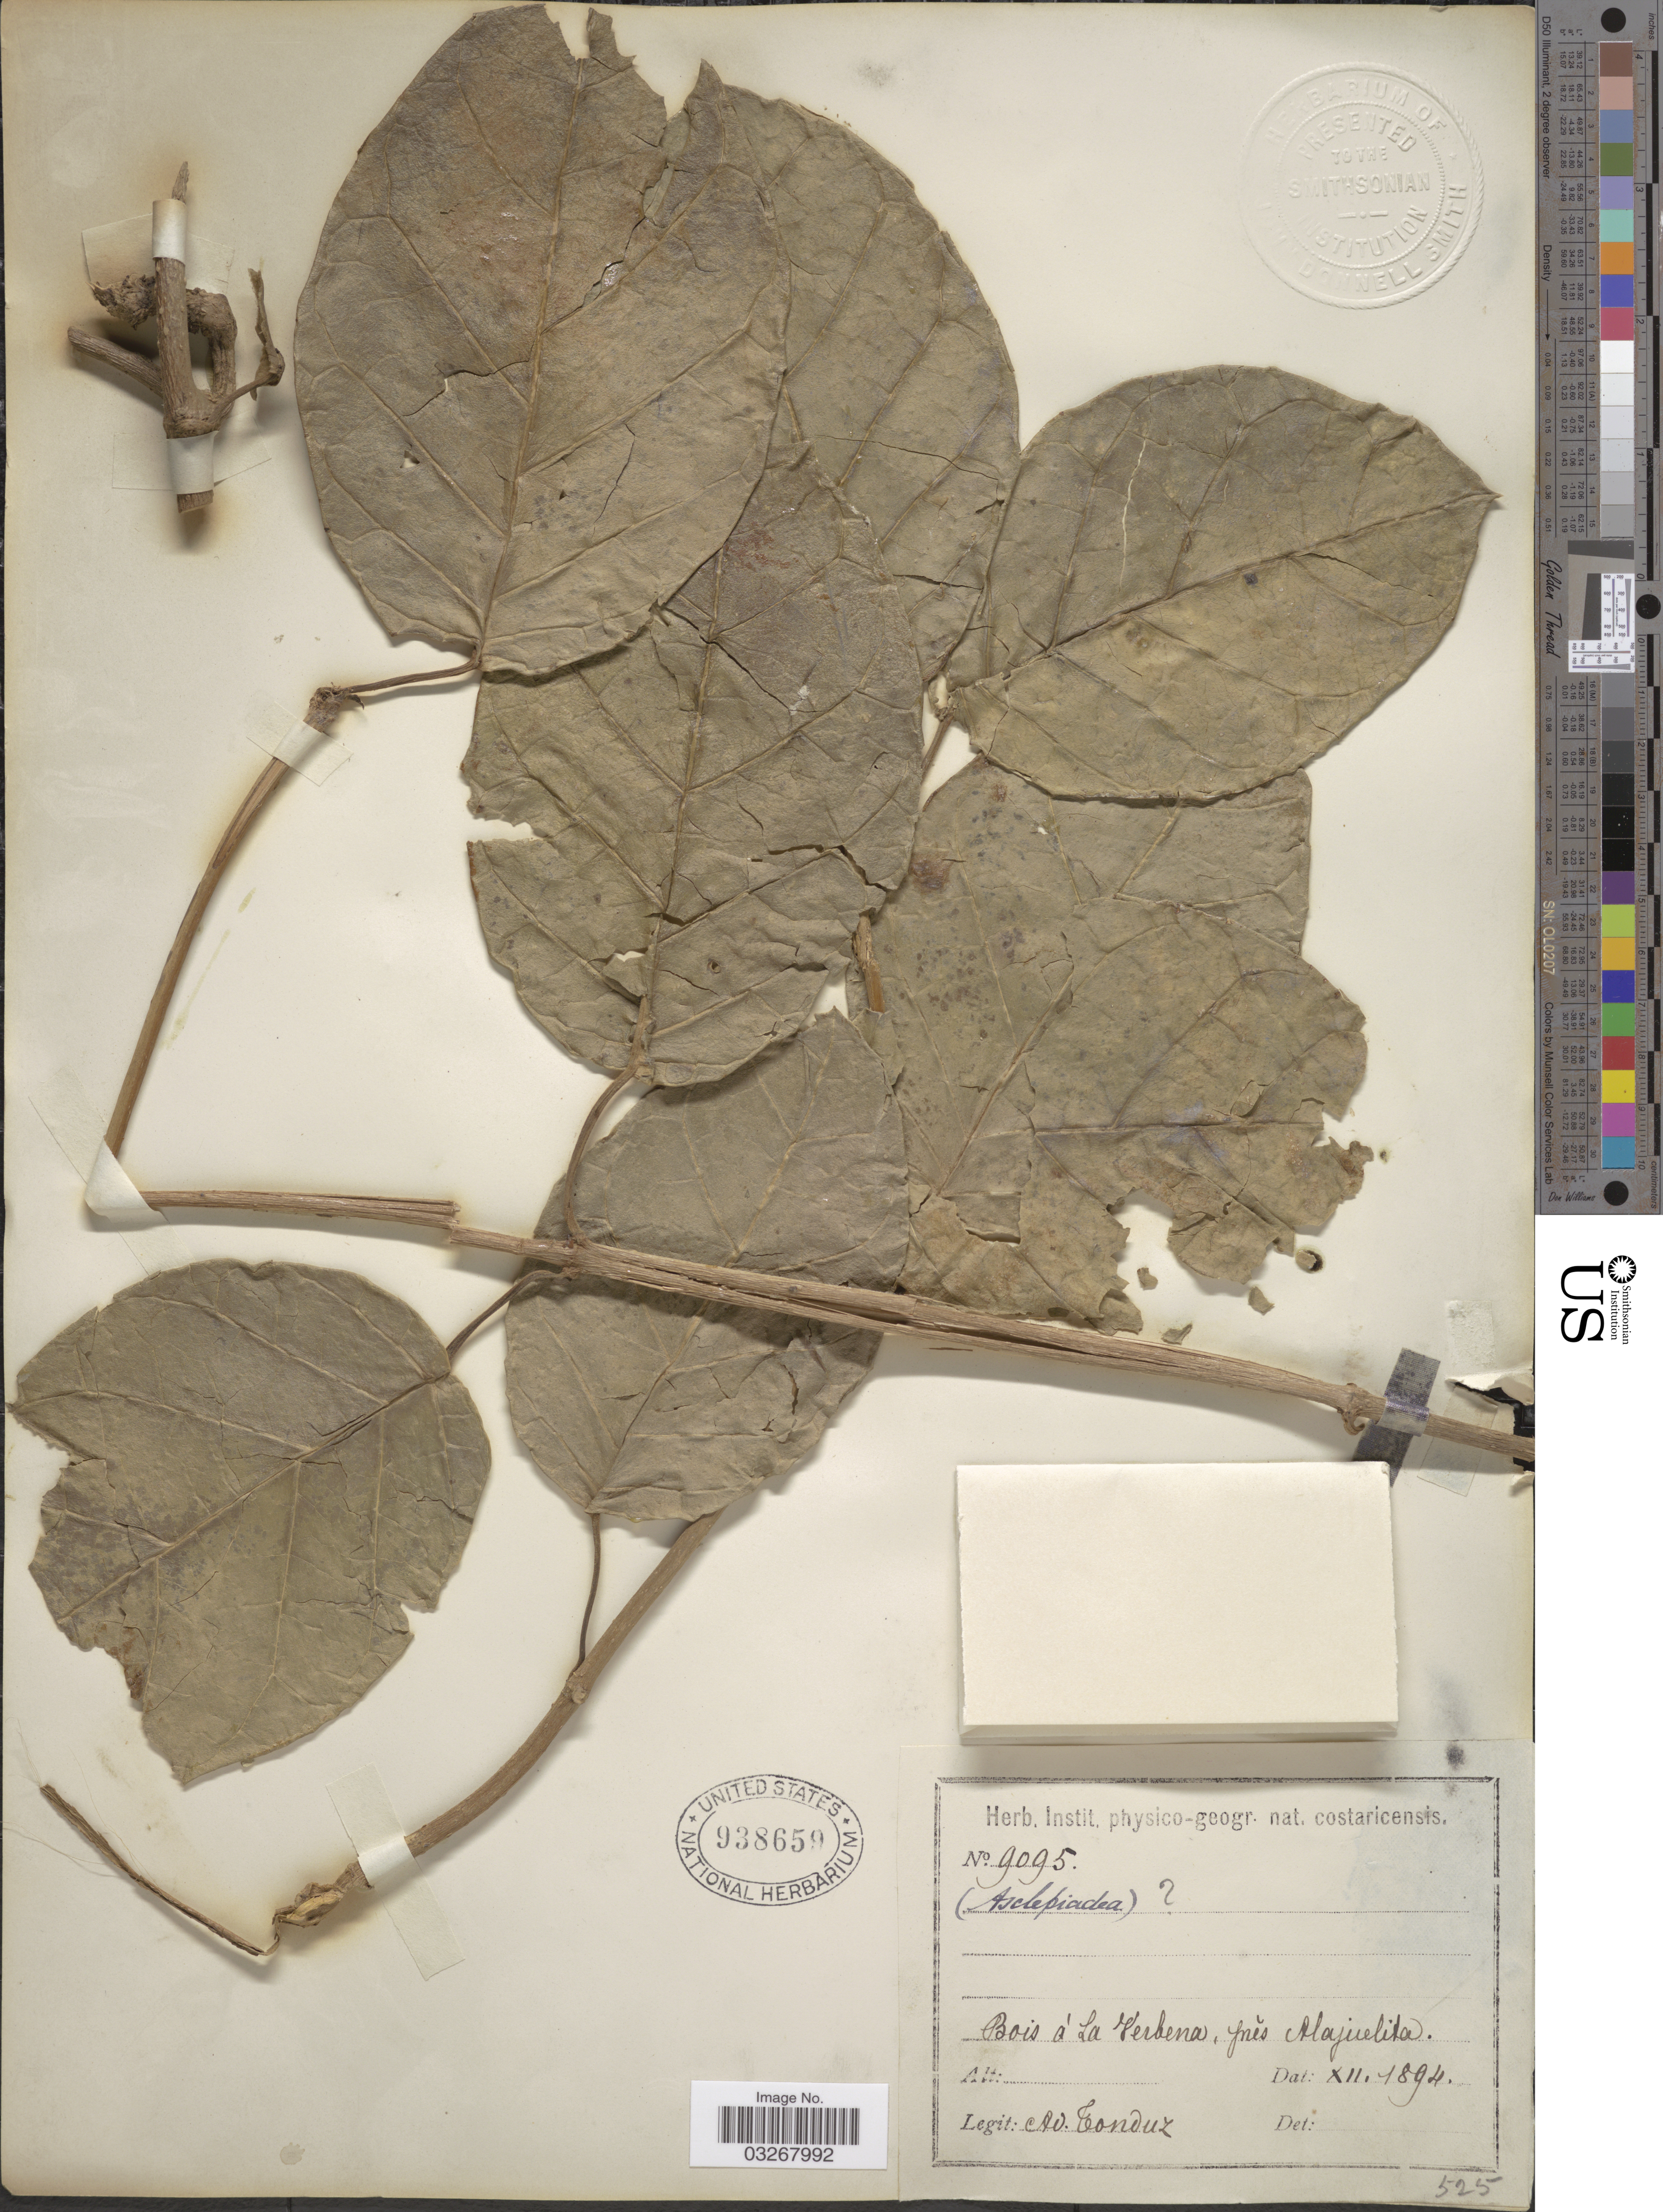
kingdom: Plantae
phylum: Tracheophyta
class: Magnoliopsida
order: Gentianales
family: Apocynaceae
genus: Marsdenia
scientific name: Marsdenia sp.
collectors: A. Tonduz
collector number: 9095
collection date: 1894-12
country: Costa Rica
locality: Bois á La Verbena, prés Alajuelita.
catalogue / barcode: US 938659